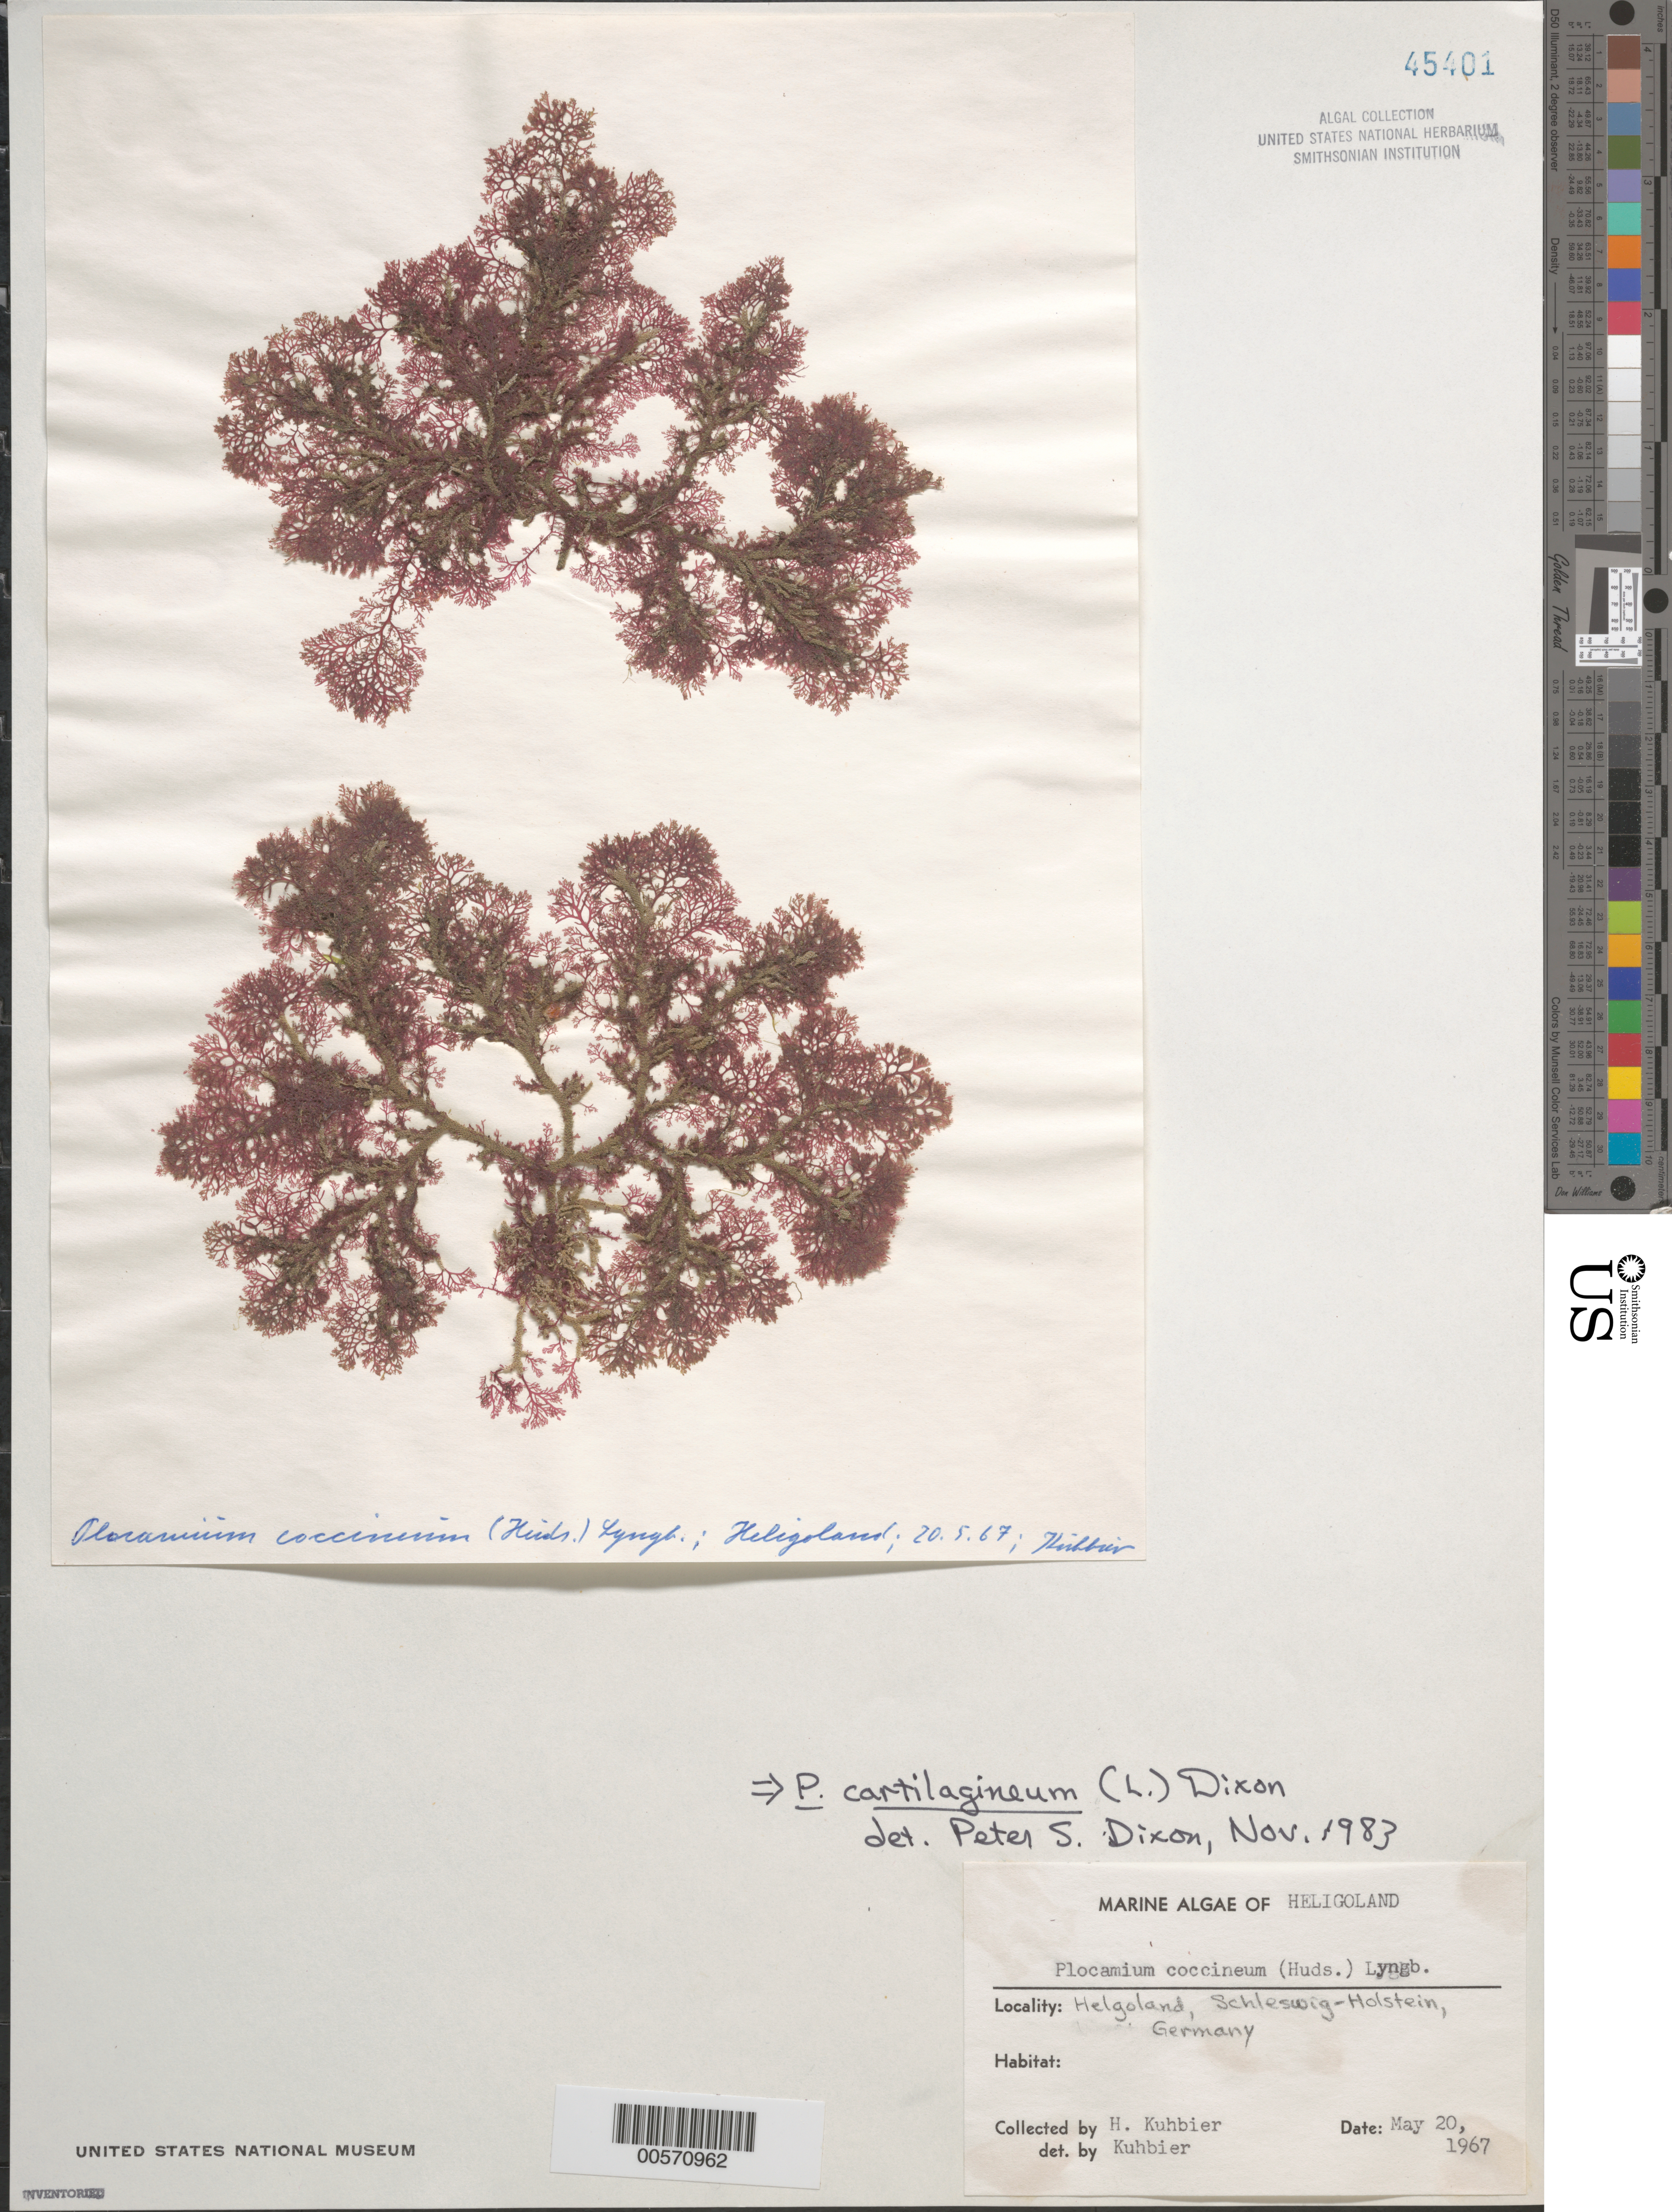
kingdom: Plantae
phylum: Rhodophyta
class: Florideophyceae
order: Plocamiales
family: Plocamiaceae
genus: Plocamium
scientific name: Plocamium cartilagineum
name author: (L.) P.S. Dixon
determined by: Dixon, P. S.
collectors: H. Kuhbier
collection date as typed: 20 May 1967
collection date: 1967-05-20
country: Germany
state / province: Schleswig-Holstein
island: Helgoland (Heligoland)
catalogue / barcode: US 45401